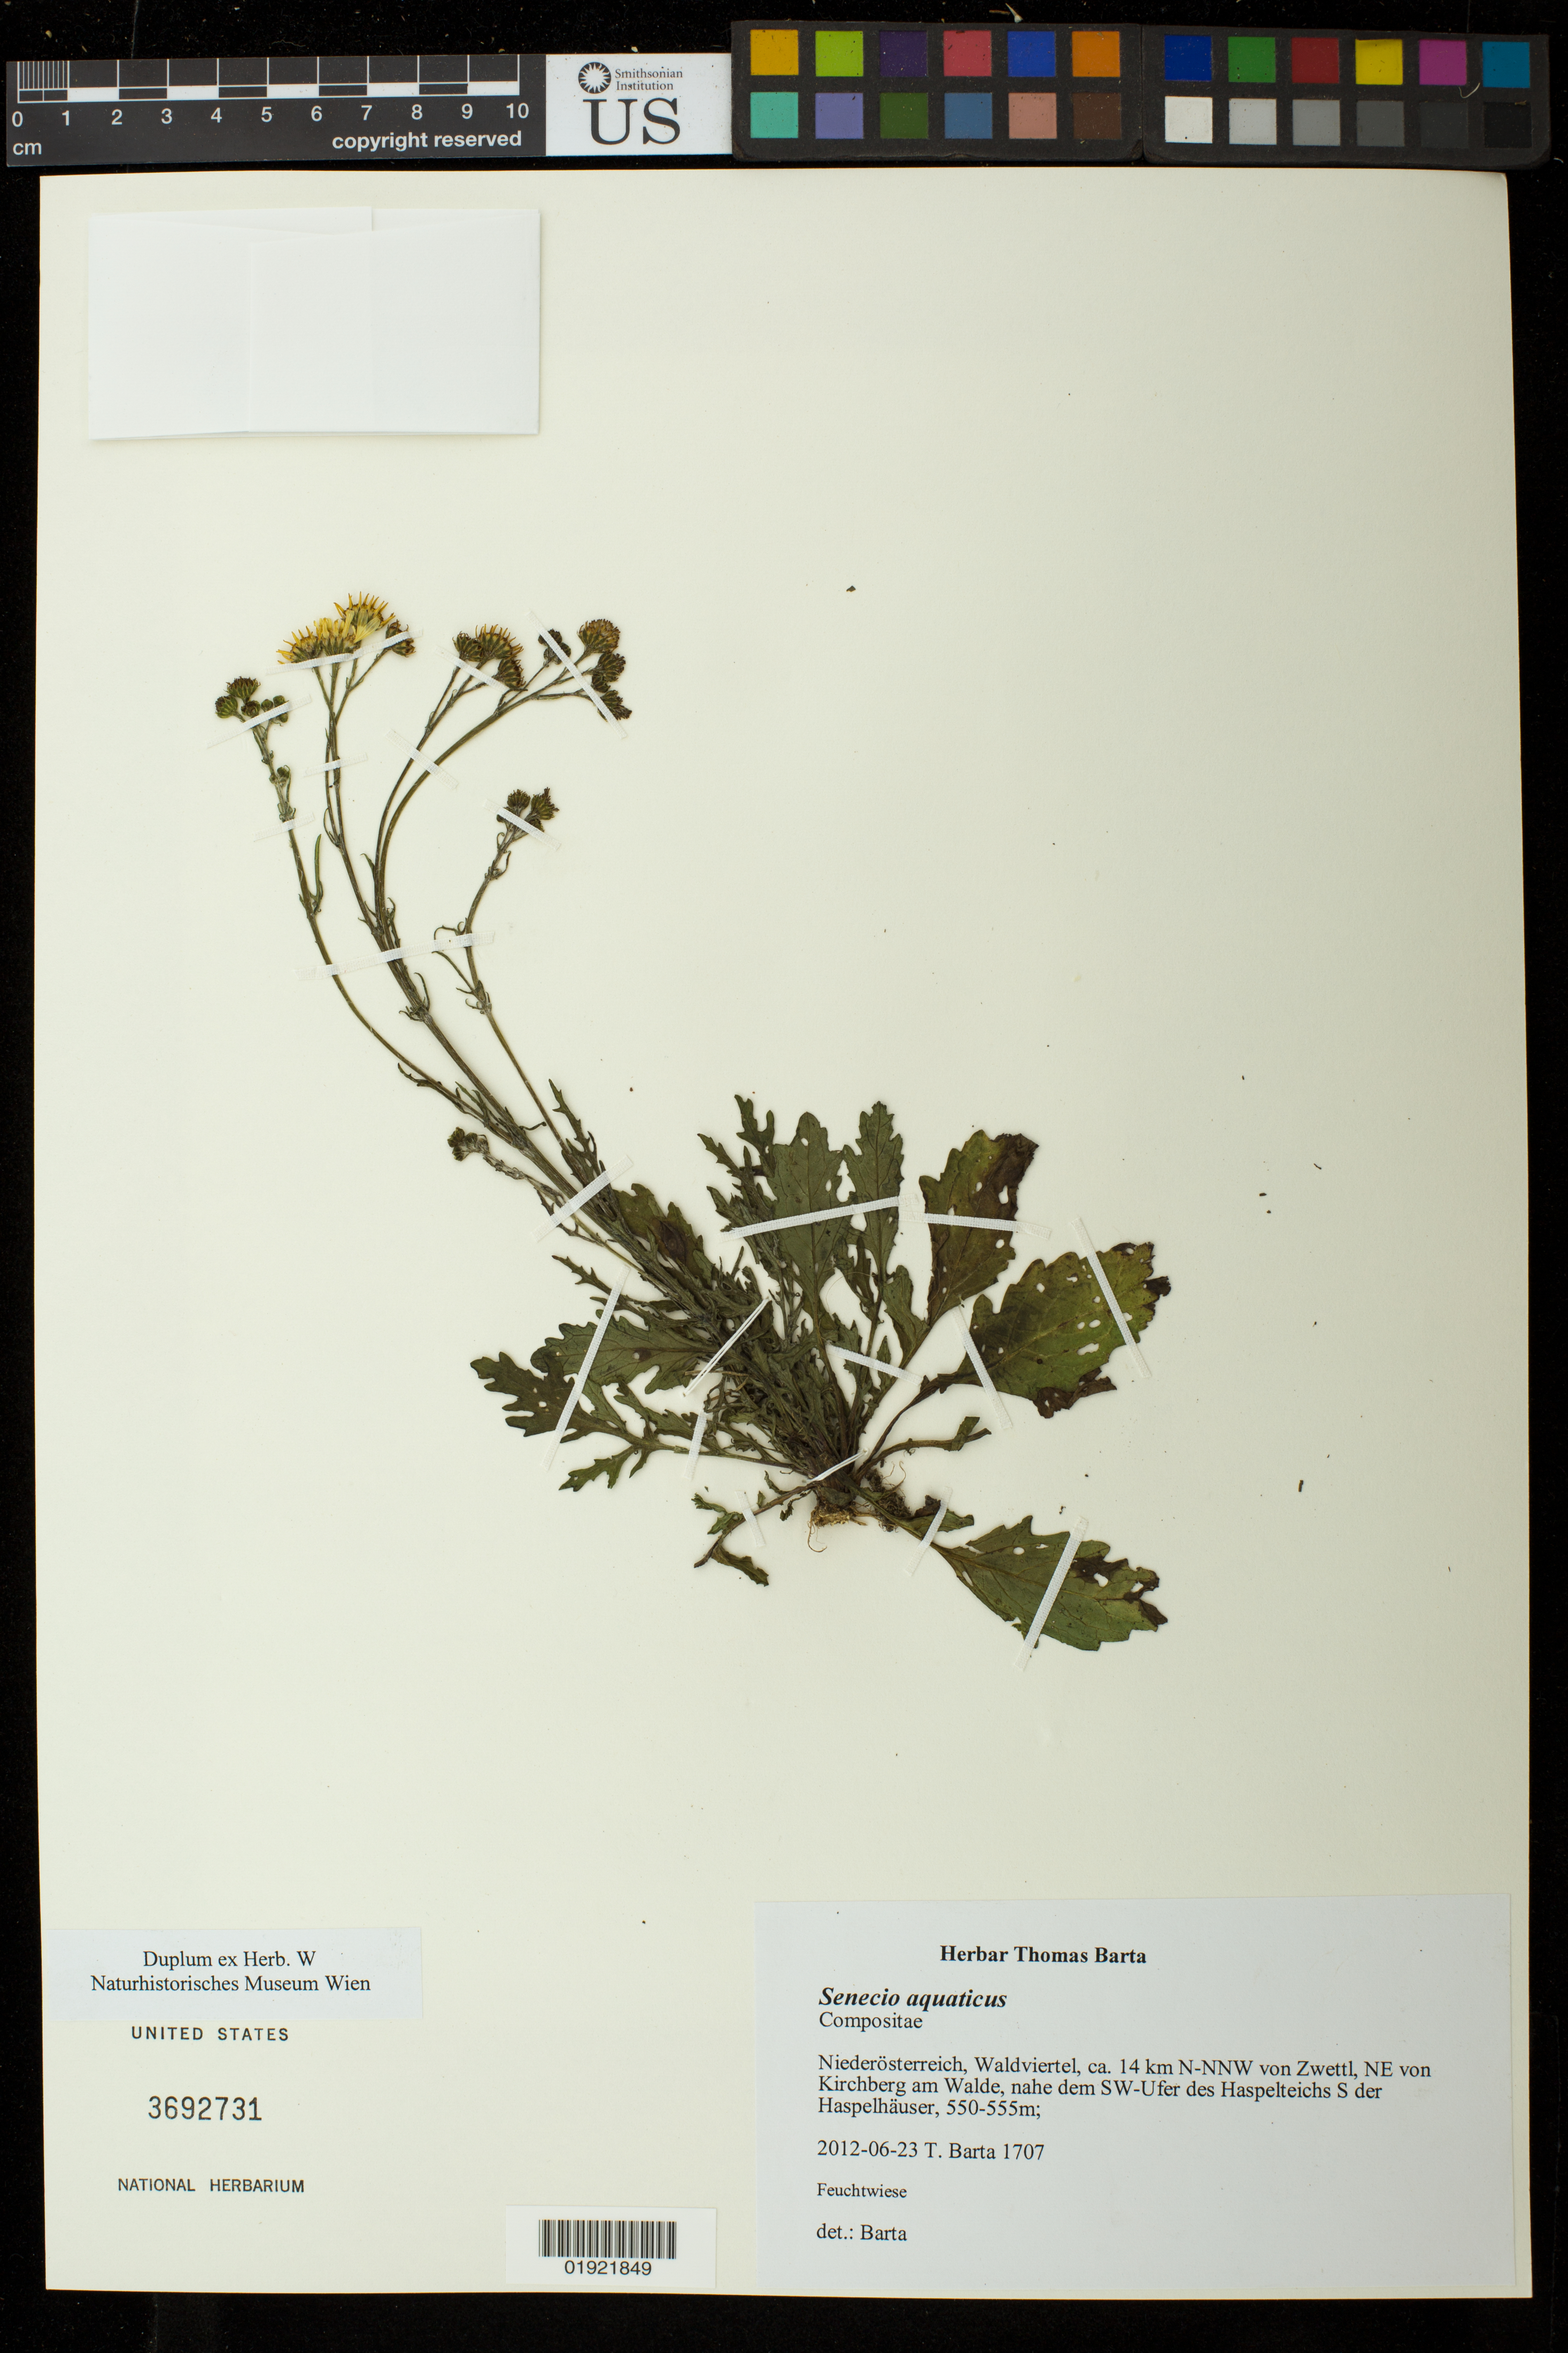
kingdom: Plantae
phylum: Tracheophyta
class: Magnoliopsida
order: Asterales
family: Asteraceae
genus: Senecio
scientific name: Senecio aquaticus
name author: Hill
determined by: Barta, Thomas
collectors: T. Barta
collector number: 1707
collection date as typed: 2012-06-23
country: Austria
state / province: Niederosterreich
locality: Waldviertel, ca. 14 km N-NNW von Zwettl, NE von Kirchberg am Walde, nahe dem SW-Ufer des Haspelteichs S der Haspelhäuser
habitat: Feuchtwiese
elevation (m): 550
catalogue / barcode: US 3692731